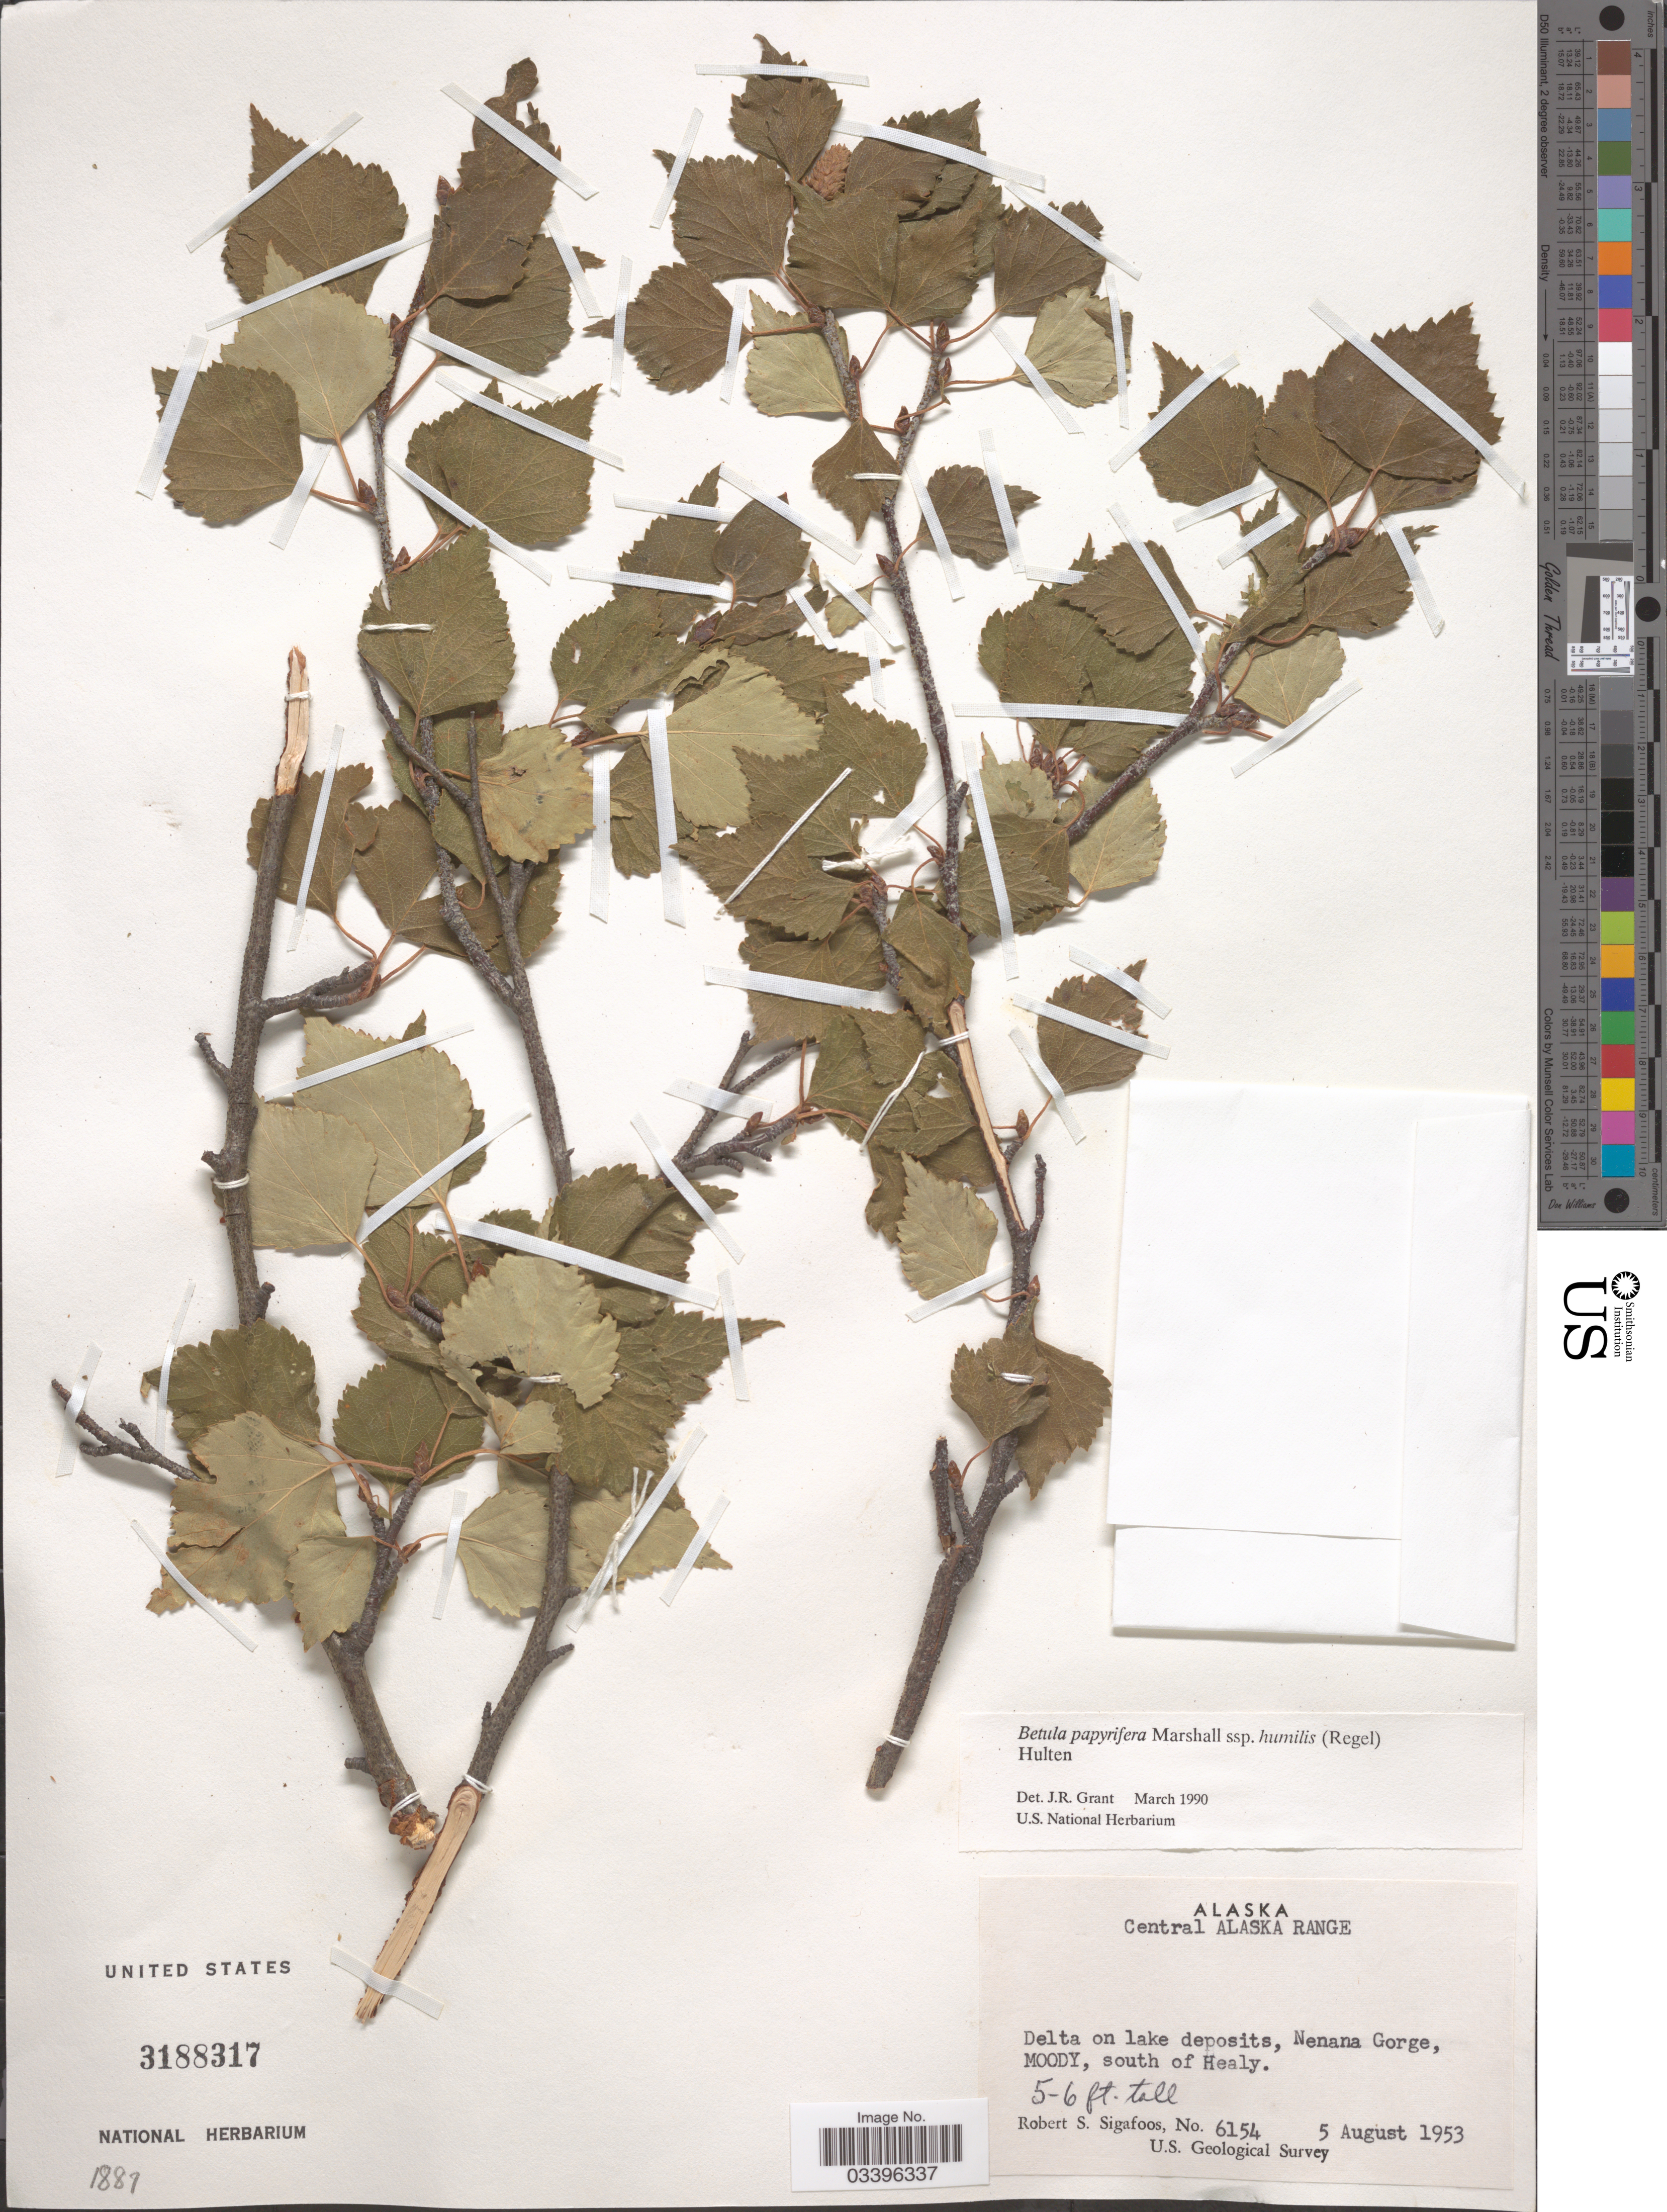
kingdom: Plantae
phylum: Tracheophyta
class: Magnoliopsida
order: Fagales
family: Betulaceae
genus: Betula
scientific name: Betula papyrifera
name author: Marshall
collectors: R. Sigafoos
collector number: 6154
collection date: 1953-08-05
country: United States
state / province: Alaska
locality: Central Alaska Range. Delta on lake deposits, Nenana Gorge, Moody, south of Healy.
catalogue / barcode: US 3188317